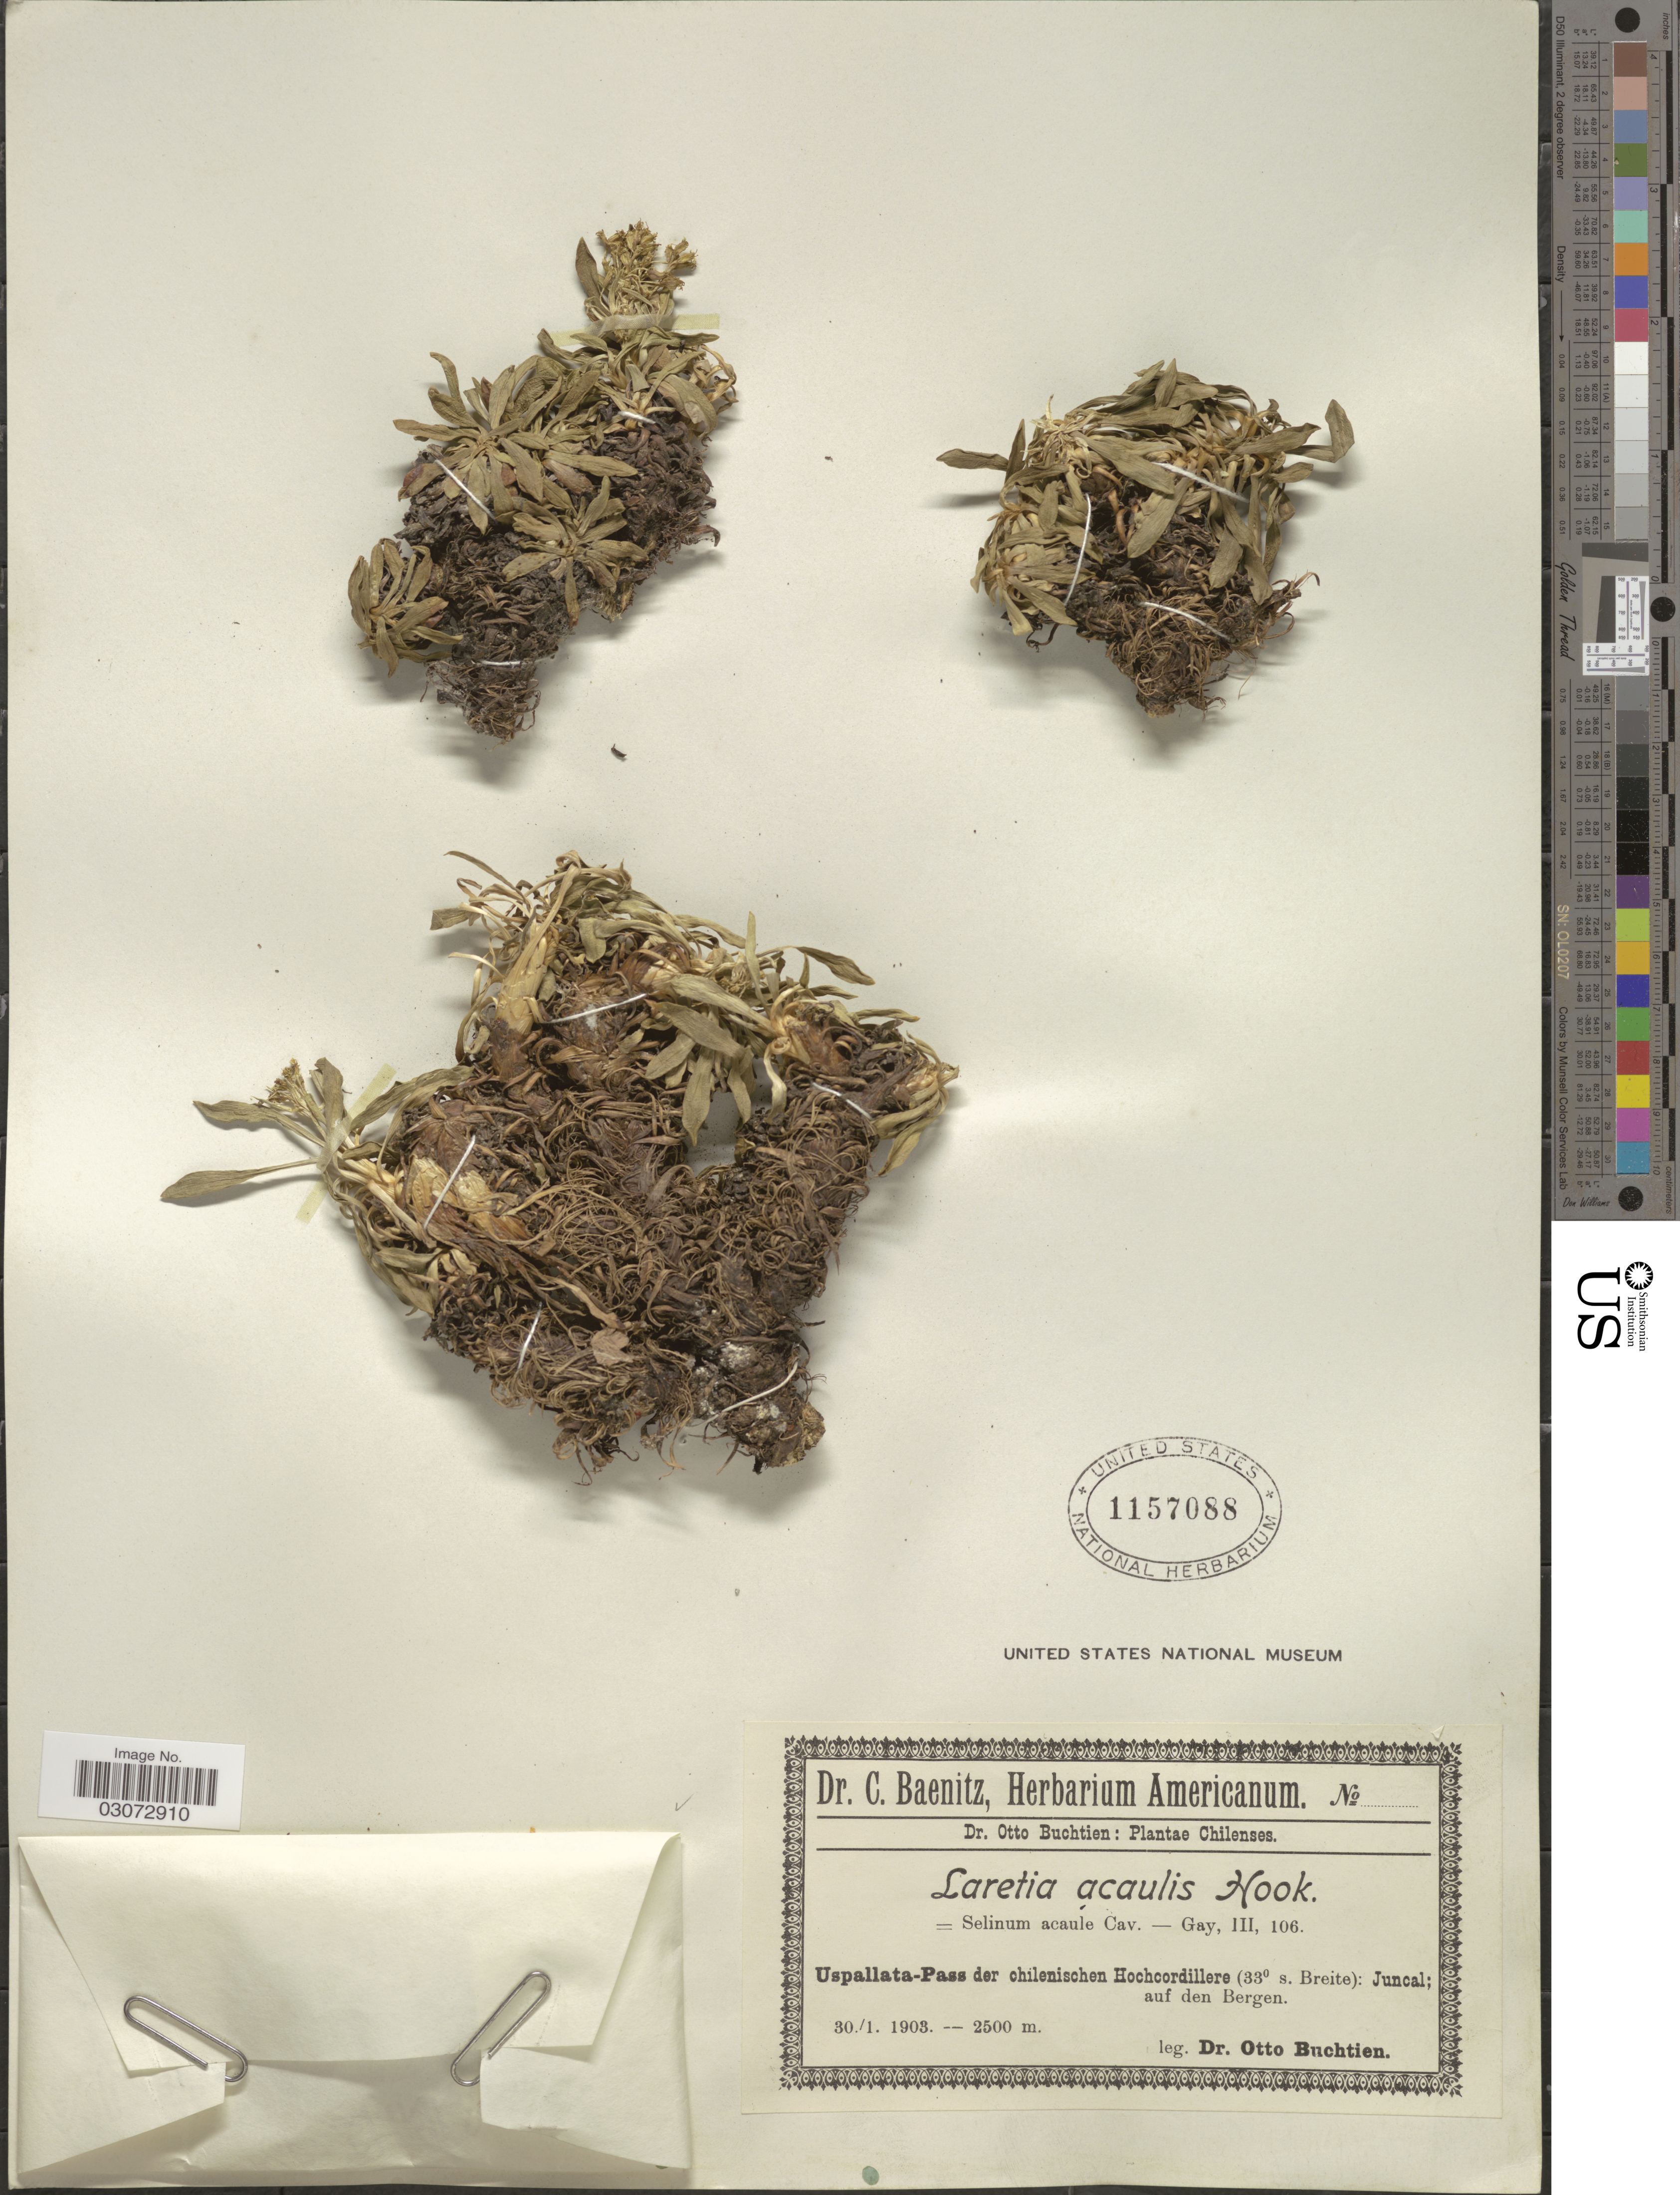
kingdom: Plantae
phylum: Tracheophyta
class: Magnoliopsida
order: Apiales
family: Apiaceae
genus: Laretia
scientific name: Laretia acaulis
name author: (Cav.) Gillies & Hook.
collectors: O. Buchtien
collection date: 1903-01-30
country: Chile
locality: Uspallata-Pass der chilenischen Hochcordillere (33° s. Breite): Juncal; auf den Bergen.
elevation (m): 2500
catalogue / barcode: US 1157088